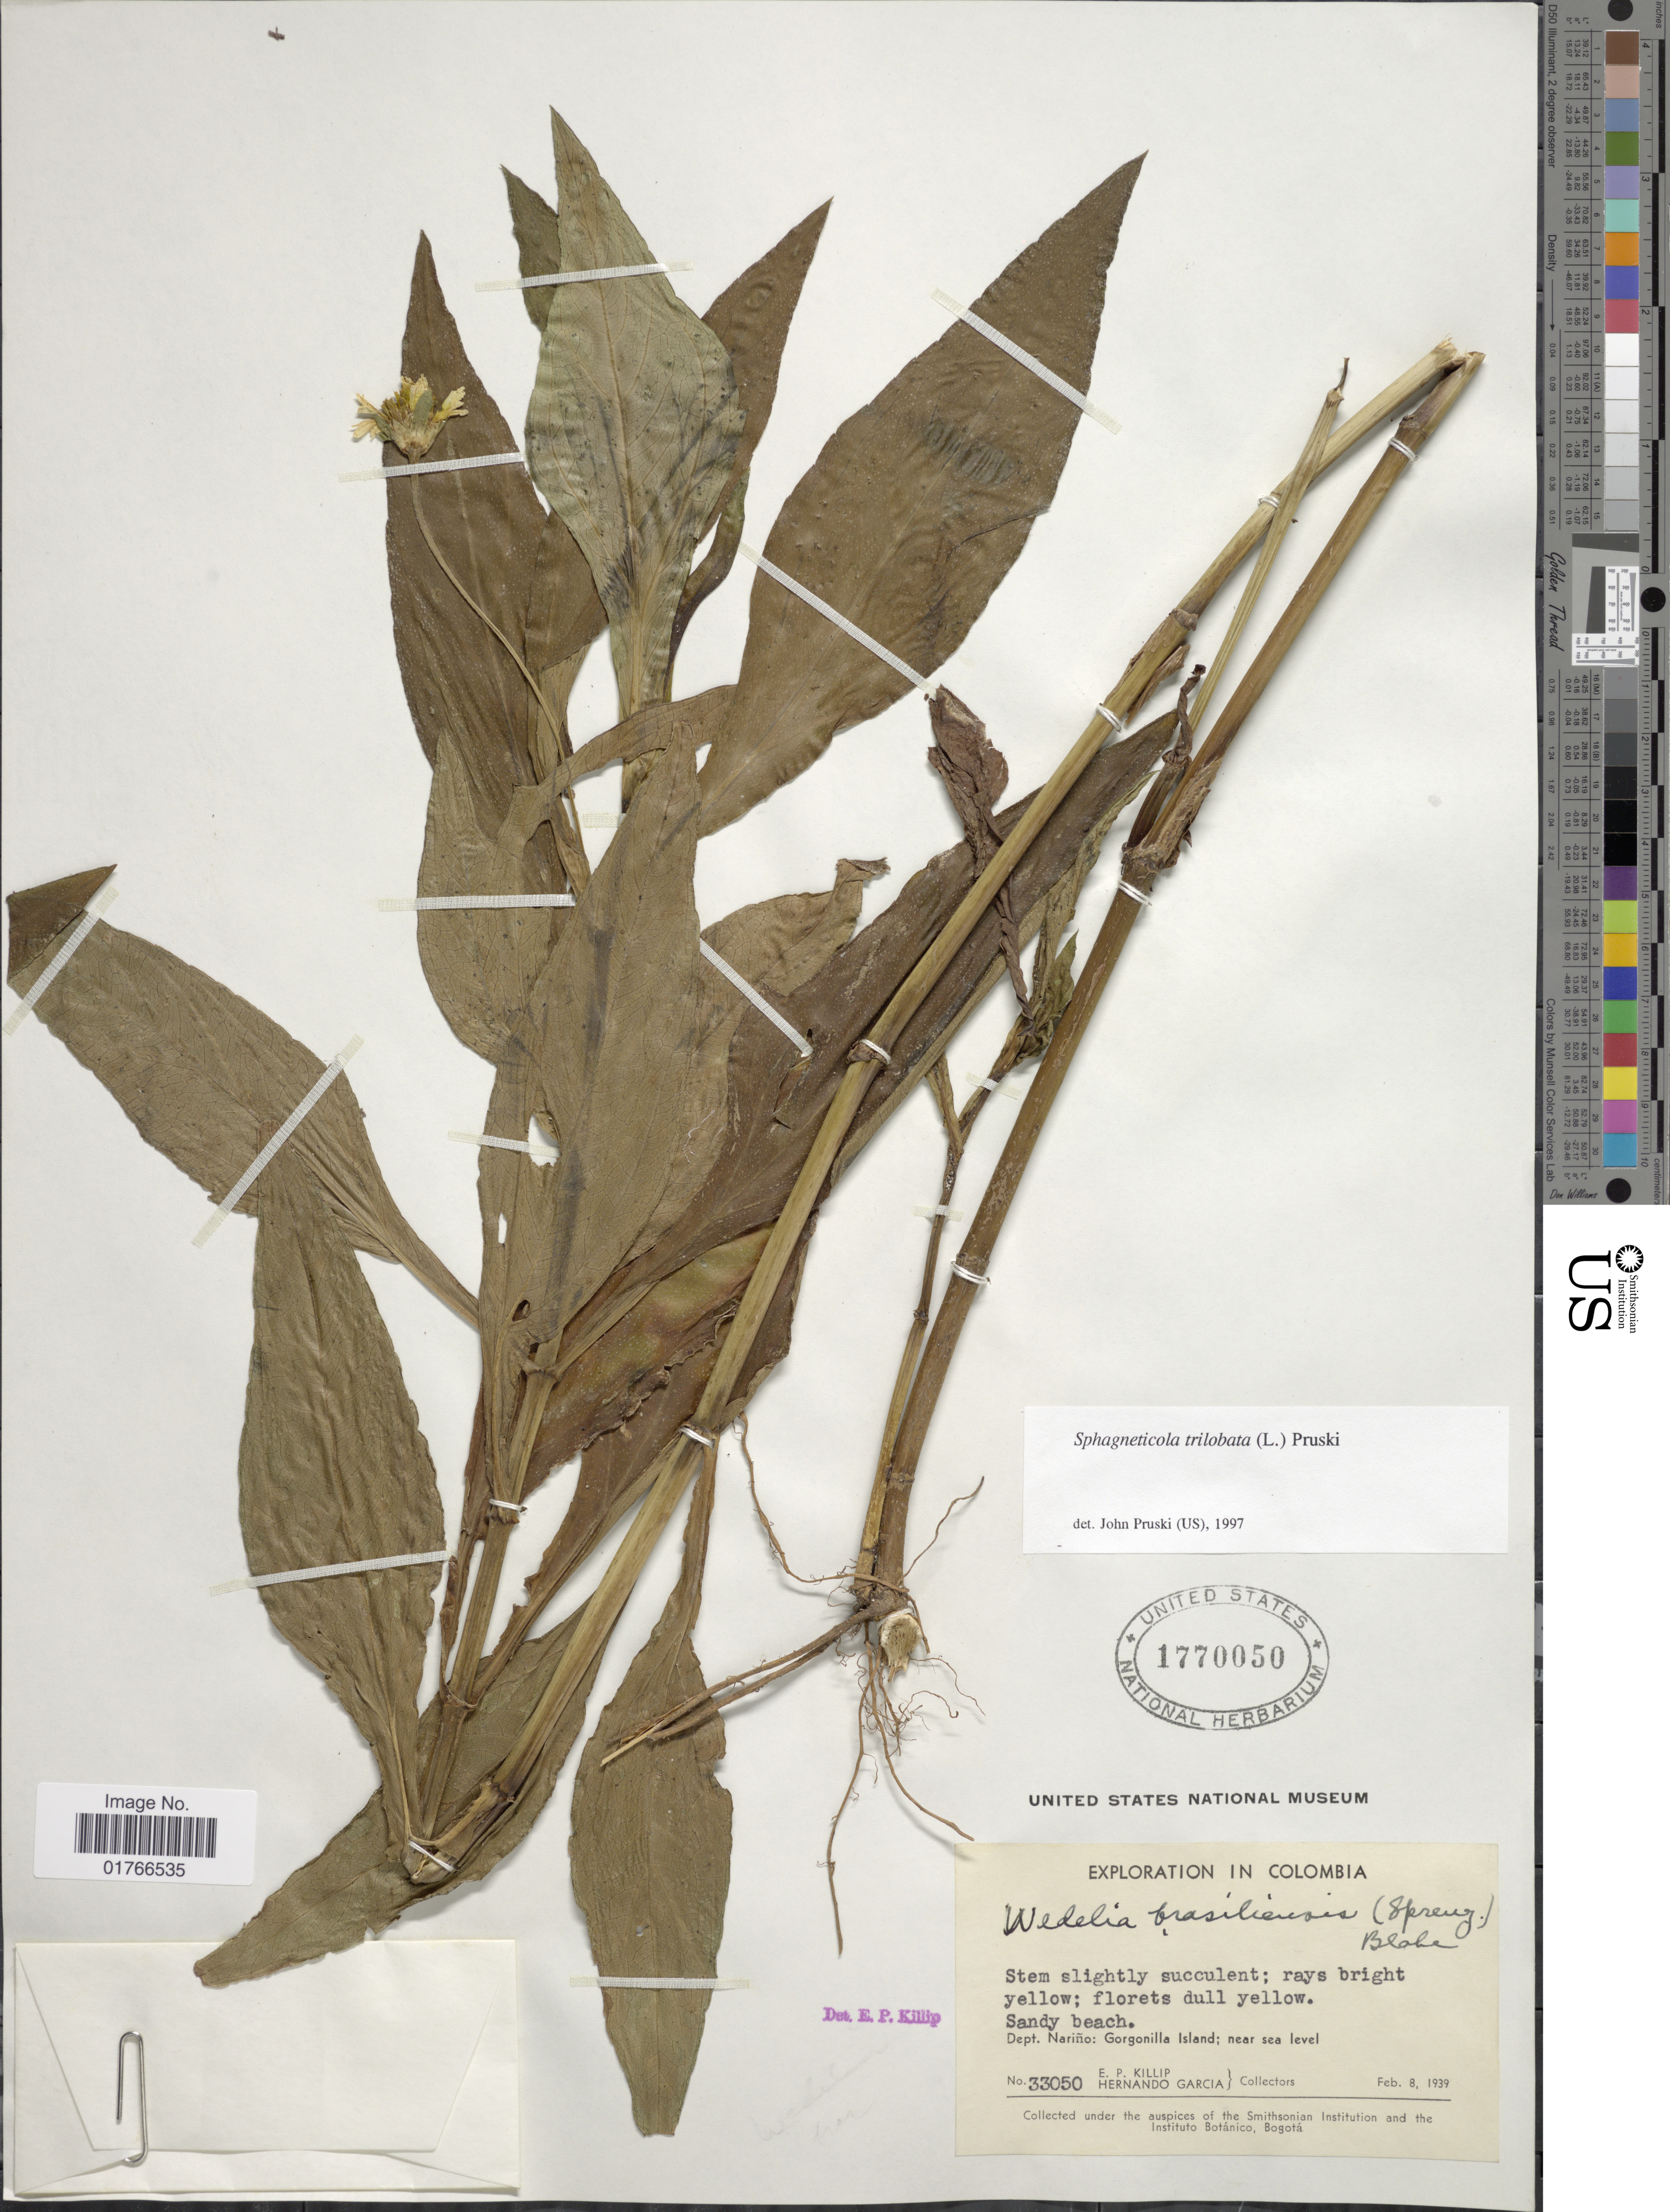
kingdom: Plantae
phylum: Tracheophyta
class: Magnoliopsida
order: Asterales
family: Asteraceae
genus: Sphagneticola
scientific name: Sphagneticola trilobata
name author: (L.) Pruski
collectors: E. P. Killip & H. Garcia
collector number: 33050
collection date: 1939-02-08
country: Colombia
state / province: Nariño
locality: Gorgonilla Island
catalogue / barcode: US 1770050